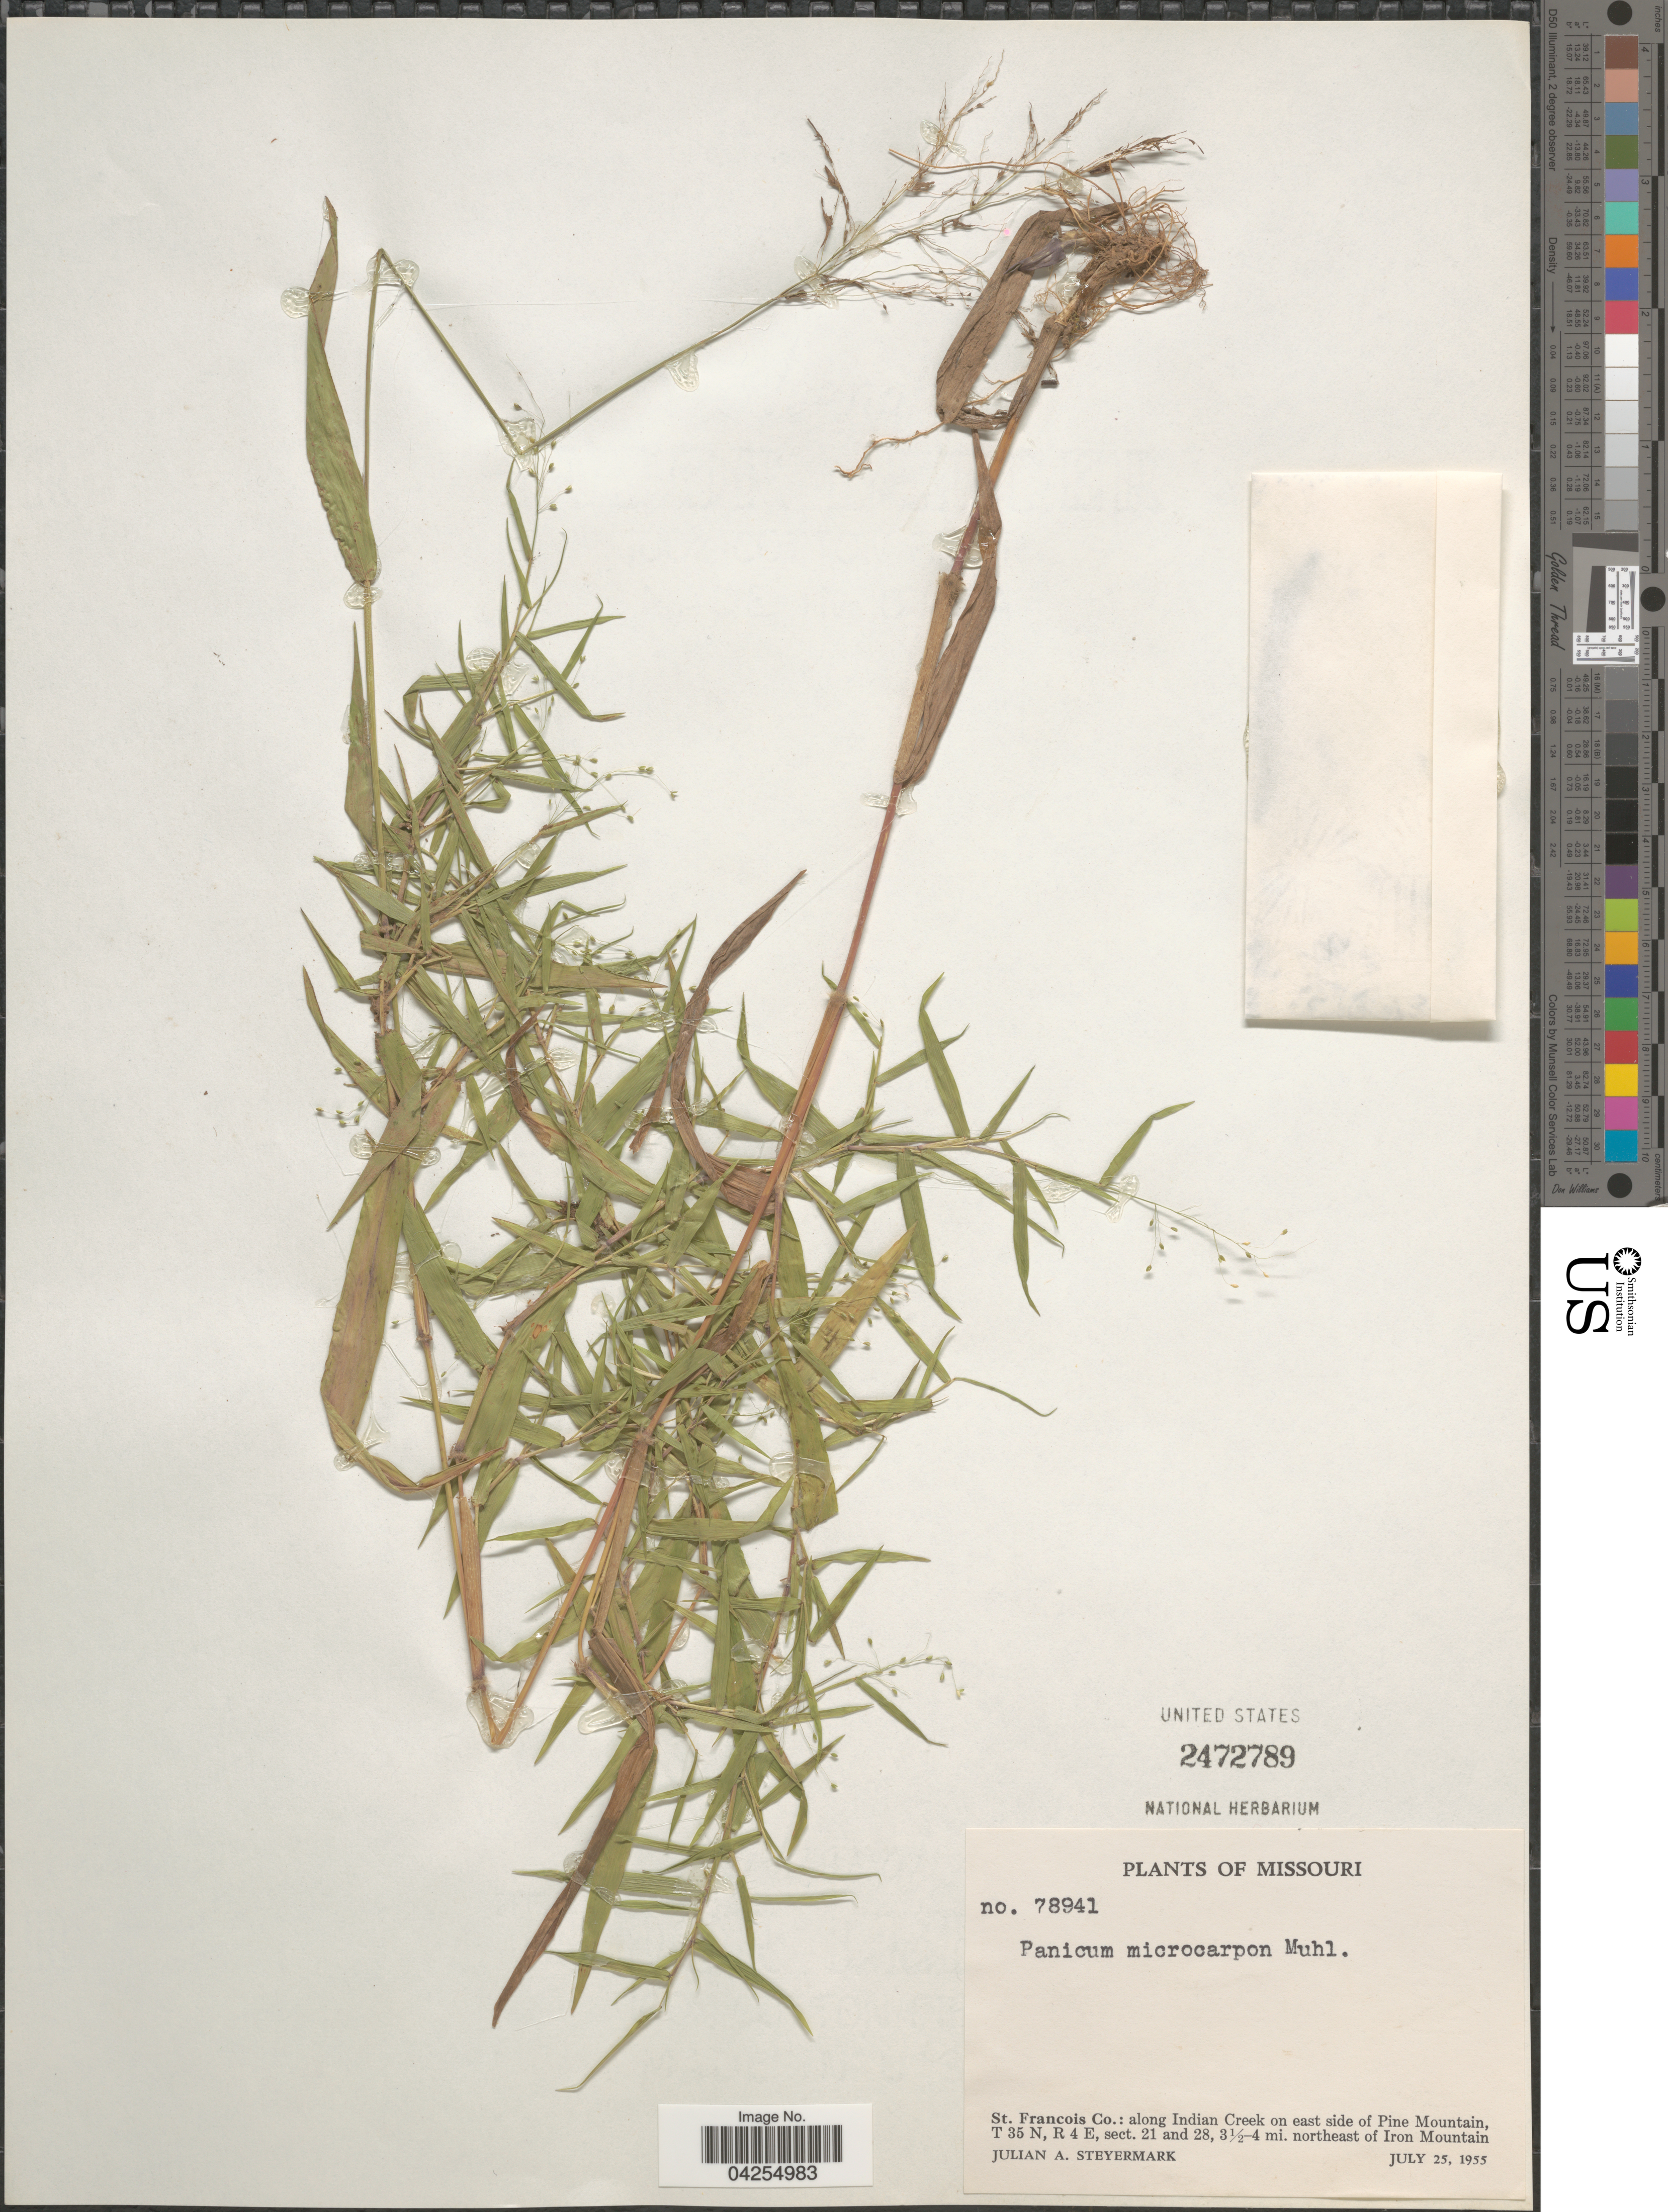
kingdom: Plantae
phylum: Tracheophyta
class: Liliopsida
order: Poales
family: Poaceae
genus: Dichanthelium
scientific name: Dichanthelium dichotomum var. dichotomum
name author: (L.) Gould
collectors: J. Steyermark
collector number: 78941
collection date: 1955-07-25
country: United States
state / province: Missouri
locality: St. Francois Co.: along Indian Creek on east side of Pine Mountain, T 35 N, R 4 E, sect. 21 and 28, 3½-4 mi. northeast of Iron Mountain.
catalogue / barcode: US 2472789